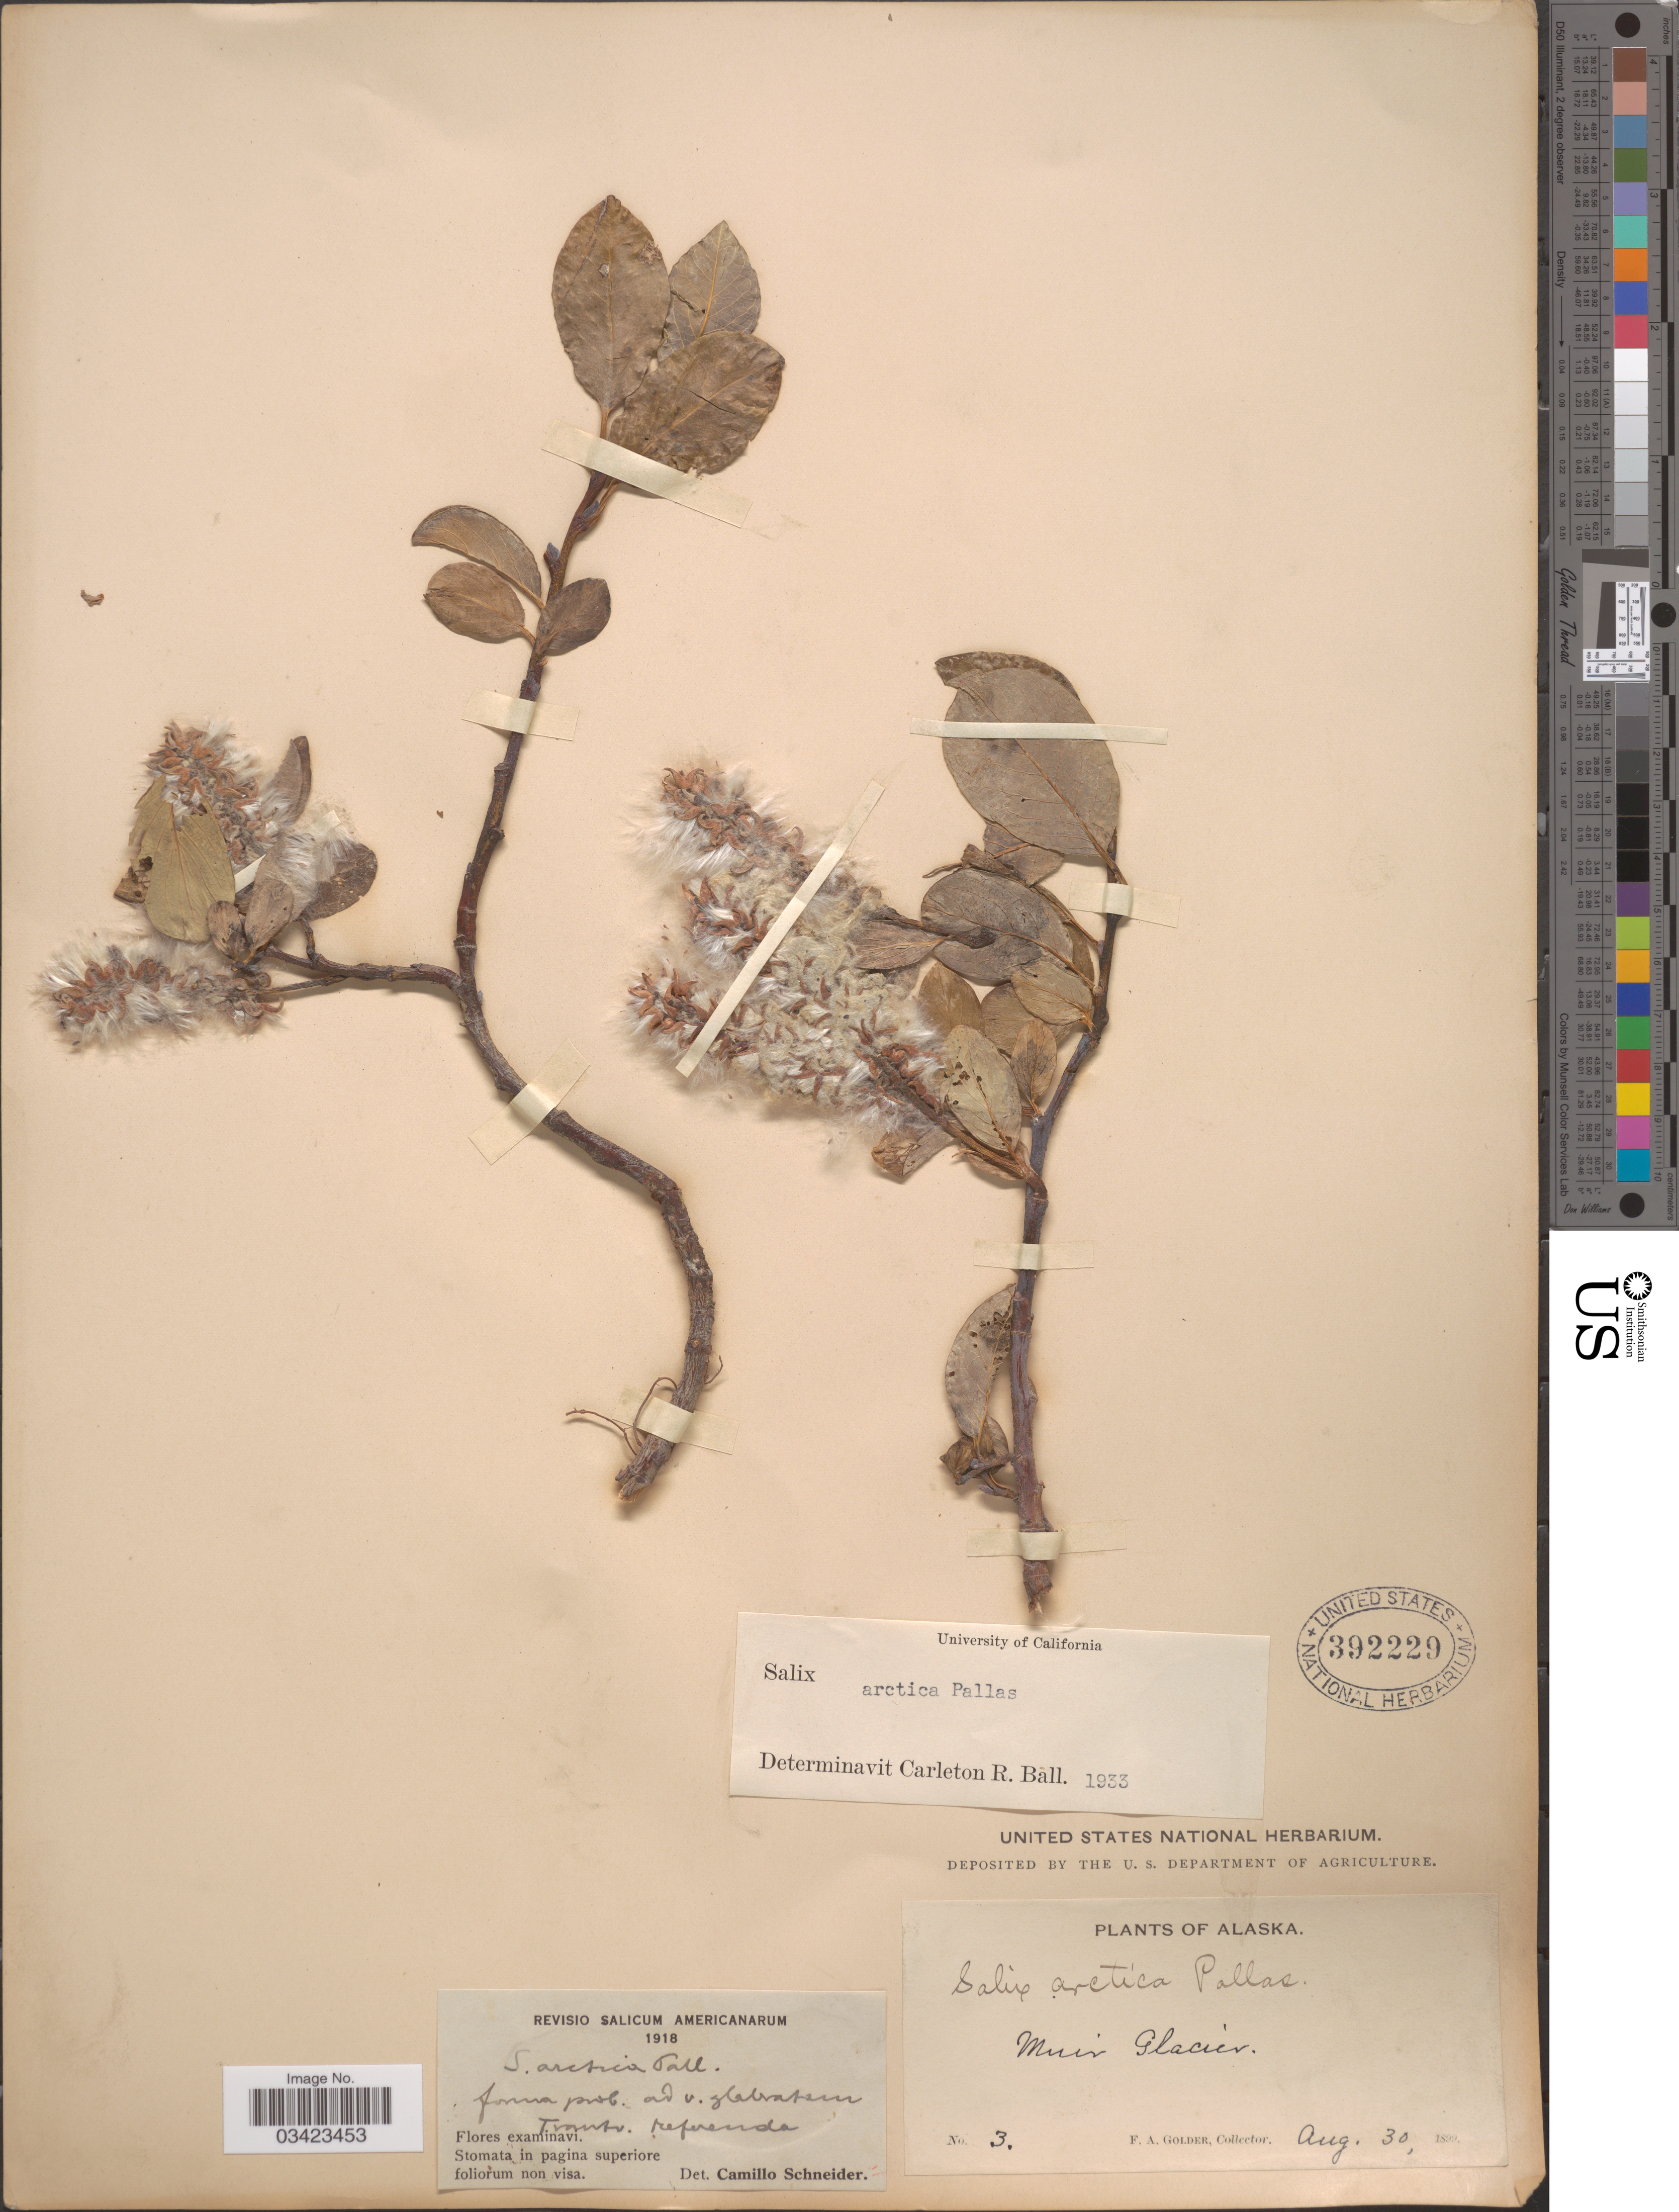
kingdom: Plantae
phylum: Tracheophyta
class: Magnoliopsida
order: Malpighiales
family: Salicaceae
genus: Salix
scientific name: Salix arctica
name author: Pall.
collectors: F. Golder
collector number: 3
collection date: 1899-08-30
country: United States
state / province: Alaska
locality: Muir Glacier.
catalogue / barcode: US 392229